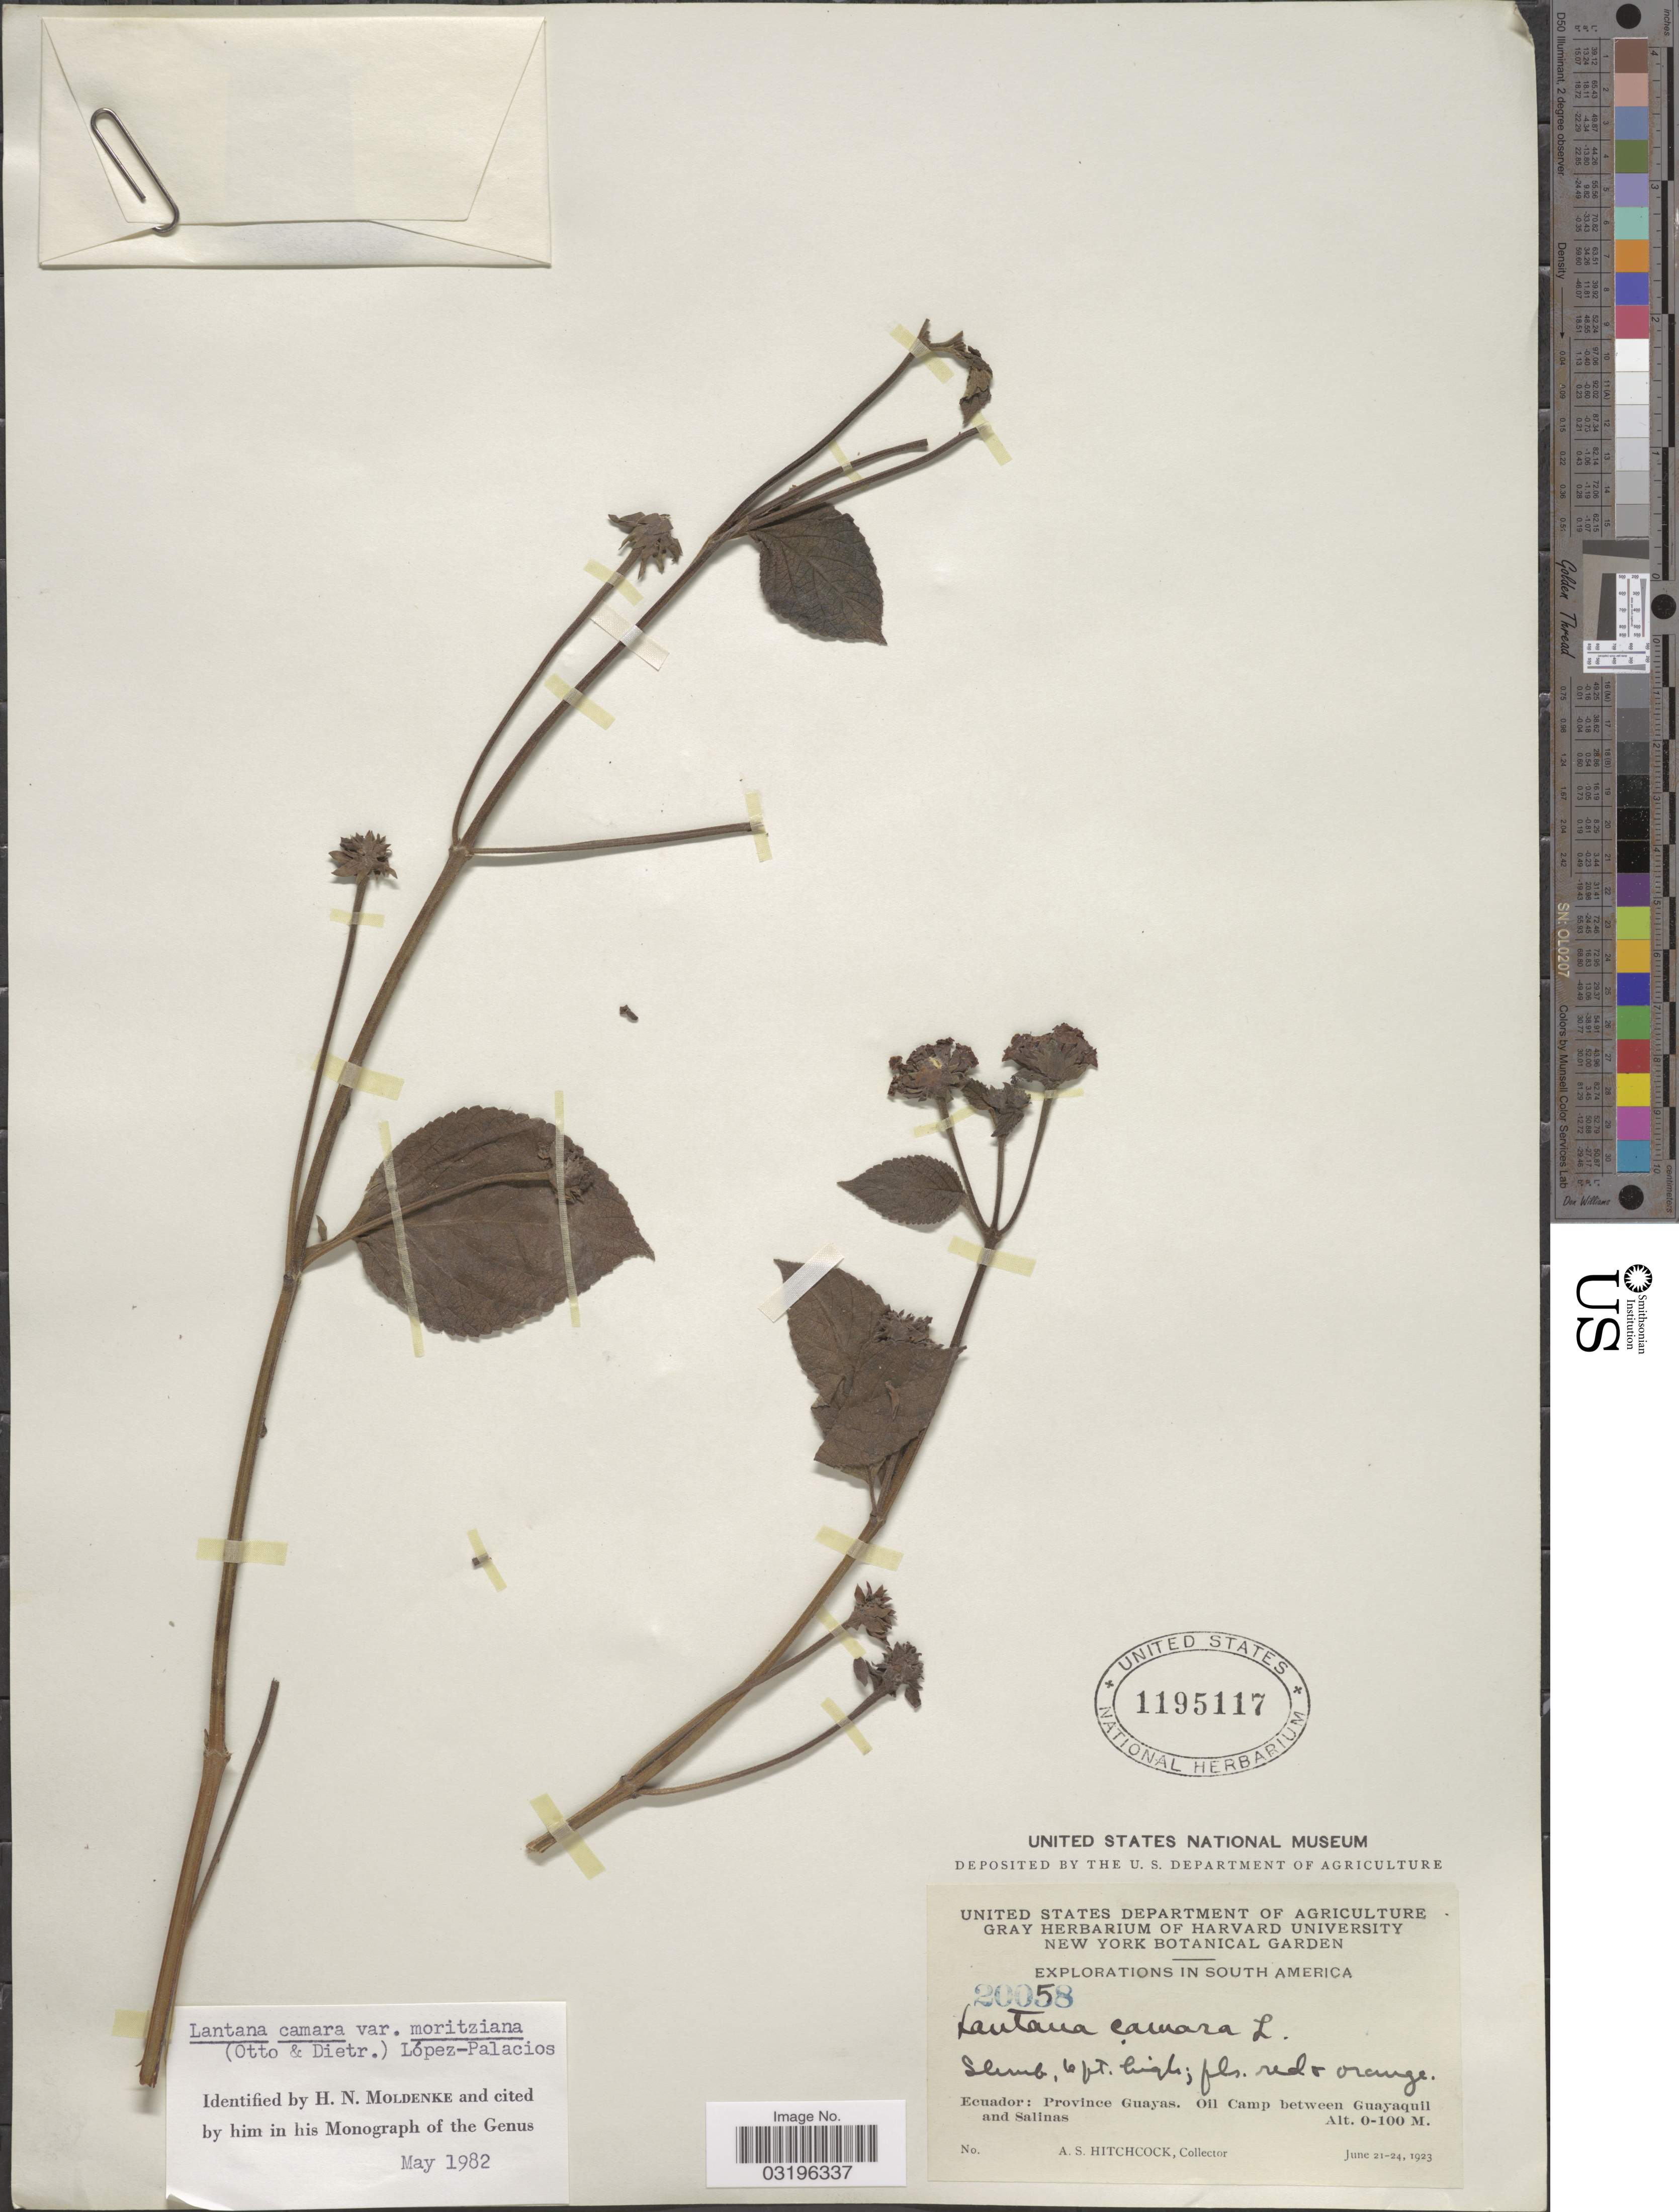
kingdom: Plantae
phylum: Tracheophyta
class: Magnoliopsida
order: Lamiales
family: Verbenaceae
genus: Lantana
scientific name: Lantana camara var. moritziana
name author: (Otto & A. Dietr.) López-Pal.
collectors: A. S. Hitchcock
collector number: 20058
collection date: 1923-06-21/1923-06-24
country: Ecuador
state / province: Guayas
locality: Oil Camp between Guayaquil and Salinas.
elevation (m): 0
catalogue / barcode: US 1195117